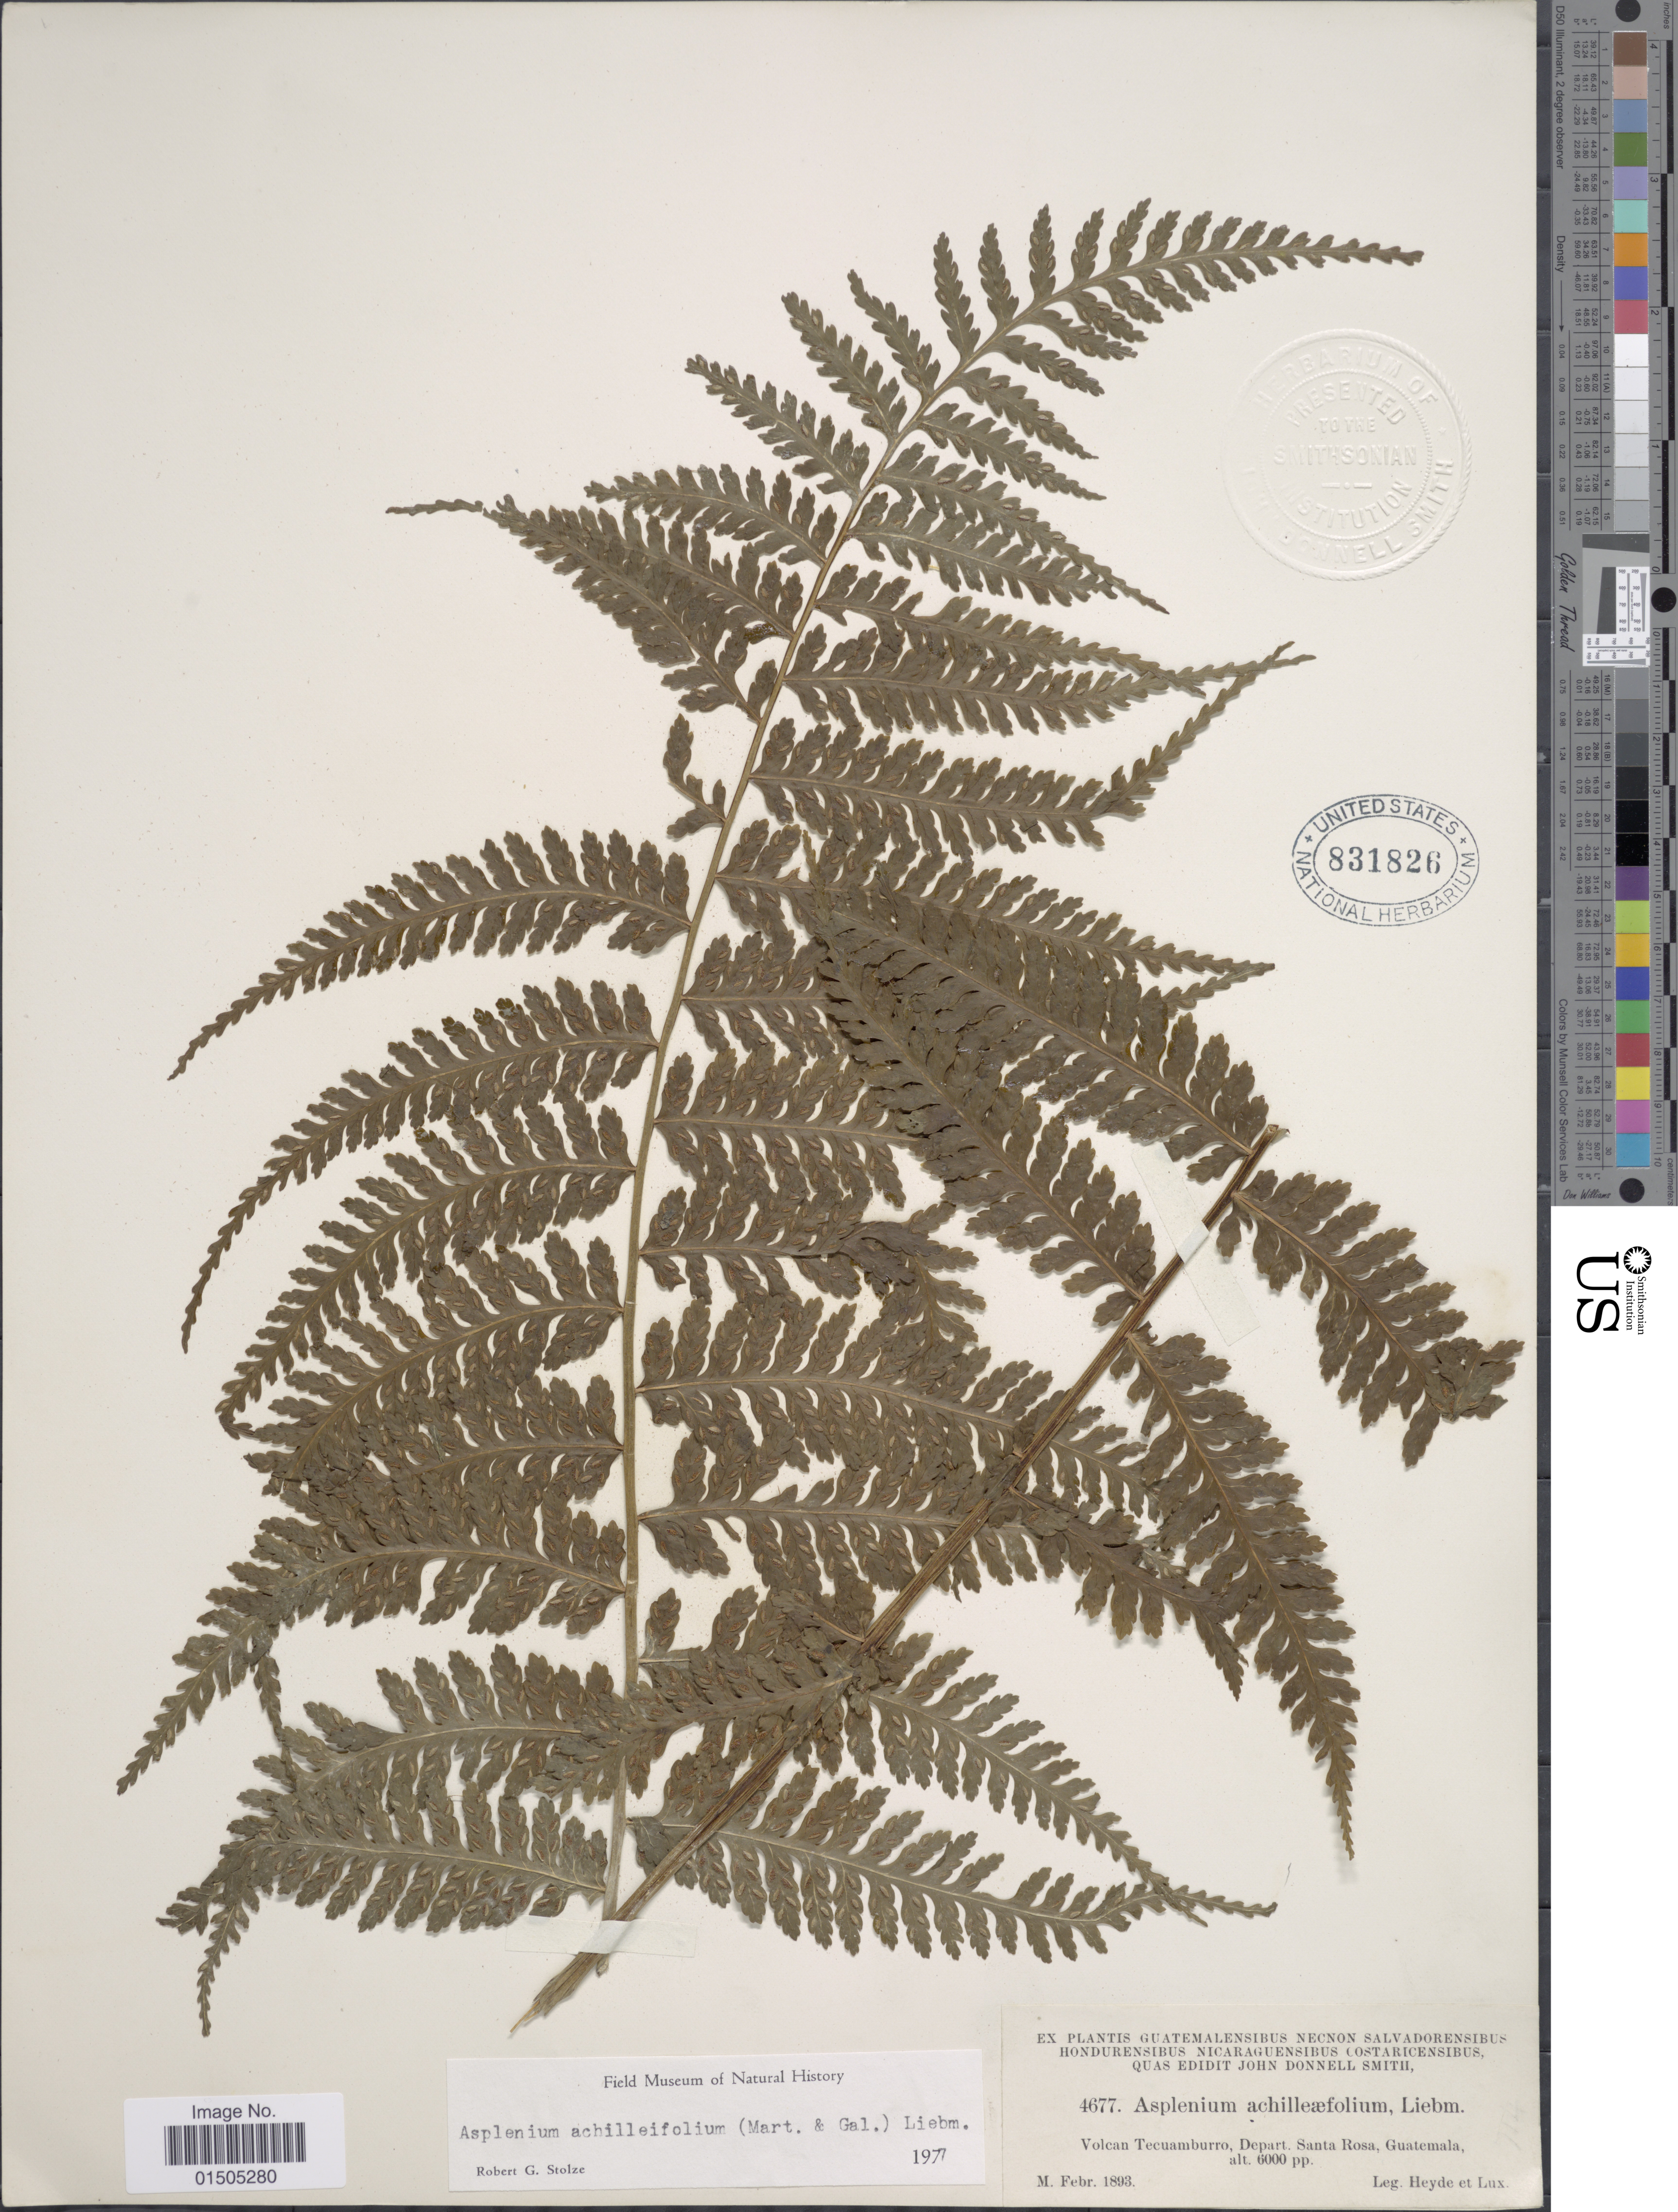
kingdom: Plantae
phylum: Tracheophyta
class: Polypodiopsida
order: Polypodiales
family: Aspleniaceae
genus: Asplenium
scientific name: Asplenium achilleifolium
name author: (M. Martens & Galeotti) Liebm.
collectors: Heyde & Lux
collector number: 4677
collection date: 1893-02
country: Guatemala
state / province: Santa Rosa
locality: Volcan Tecuamburro.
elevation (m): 1829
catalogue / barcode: US 831826